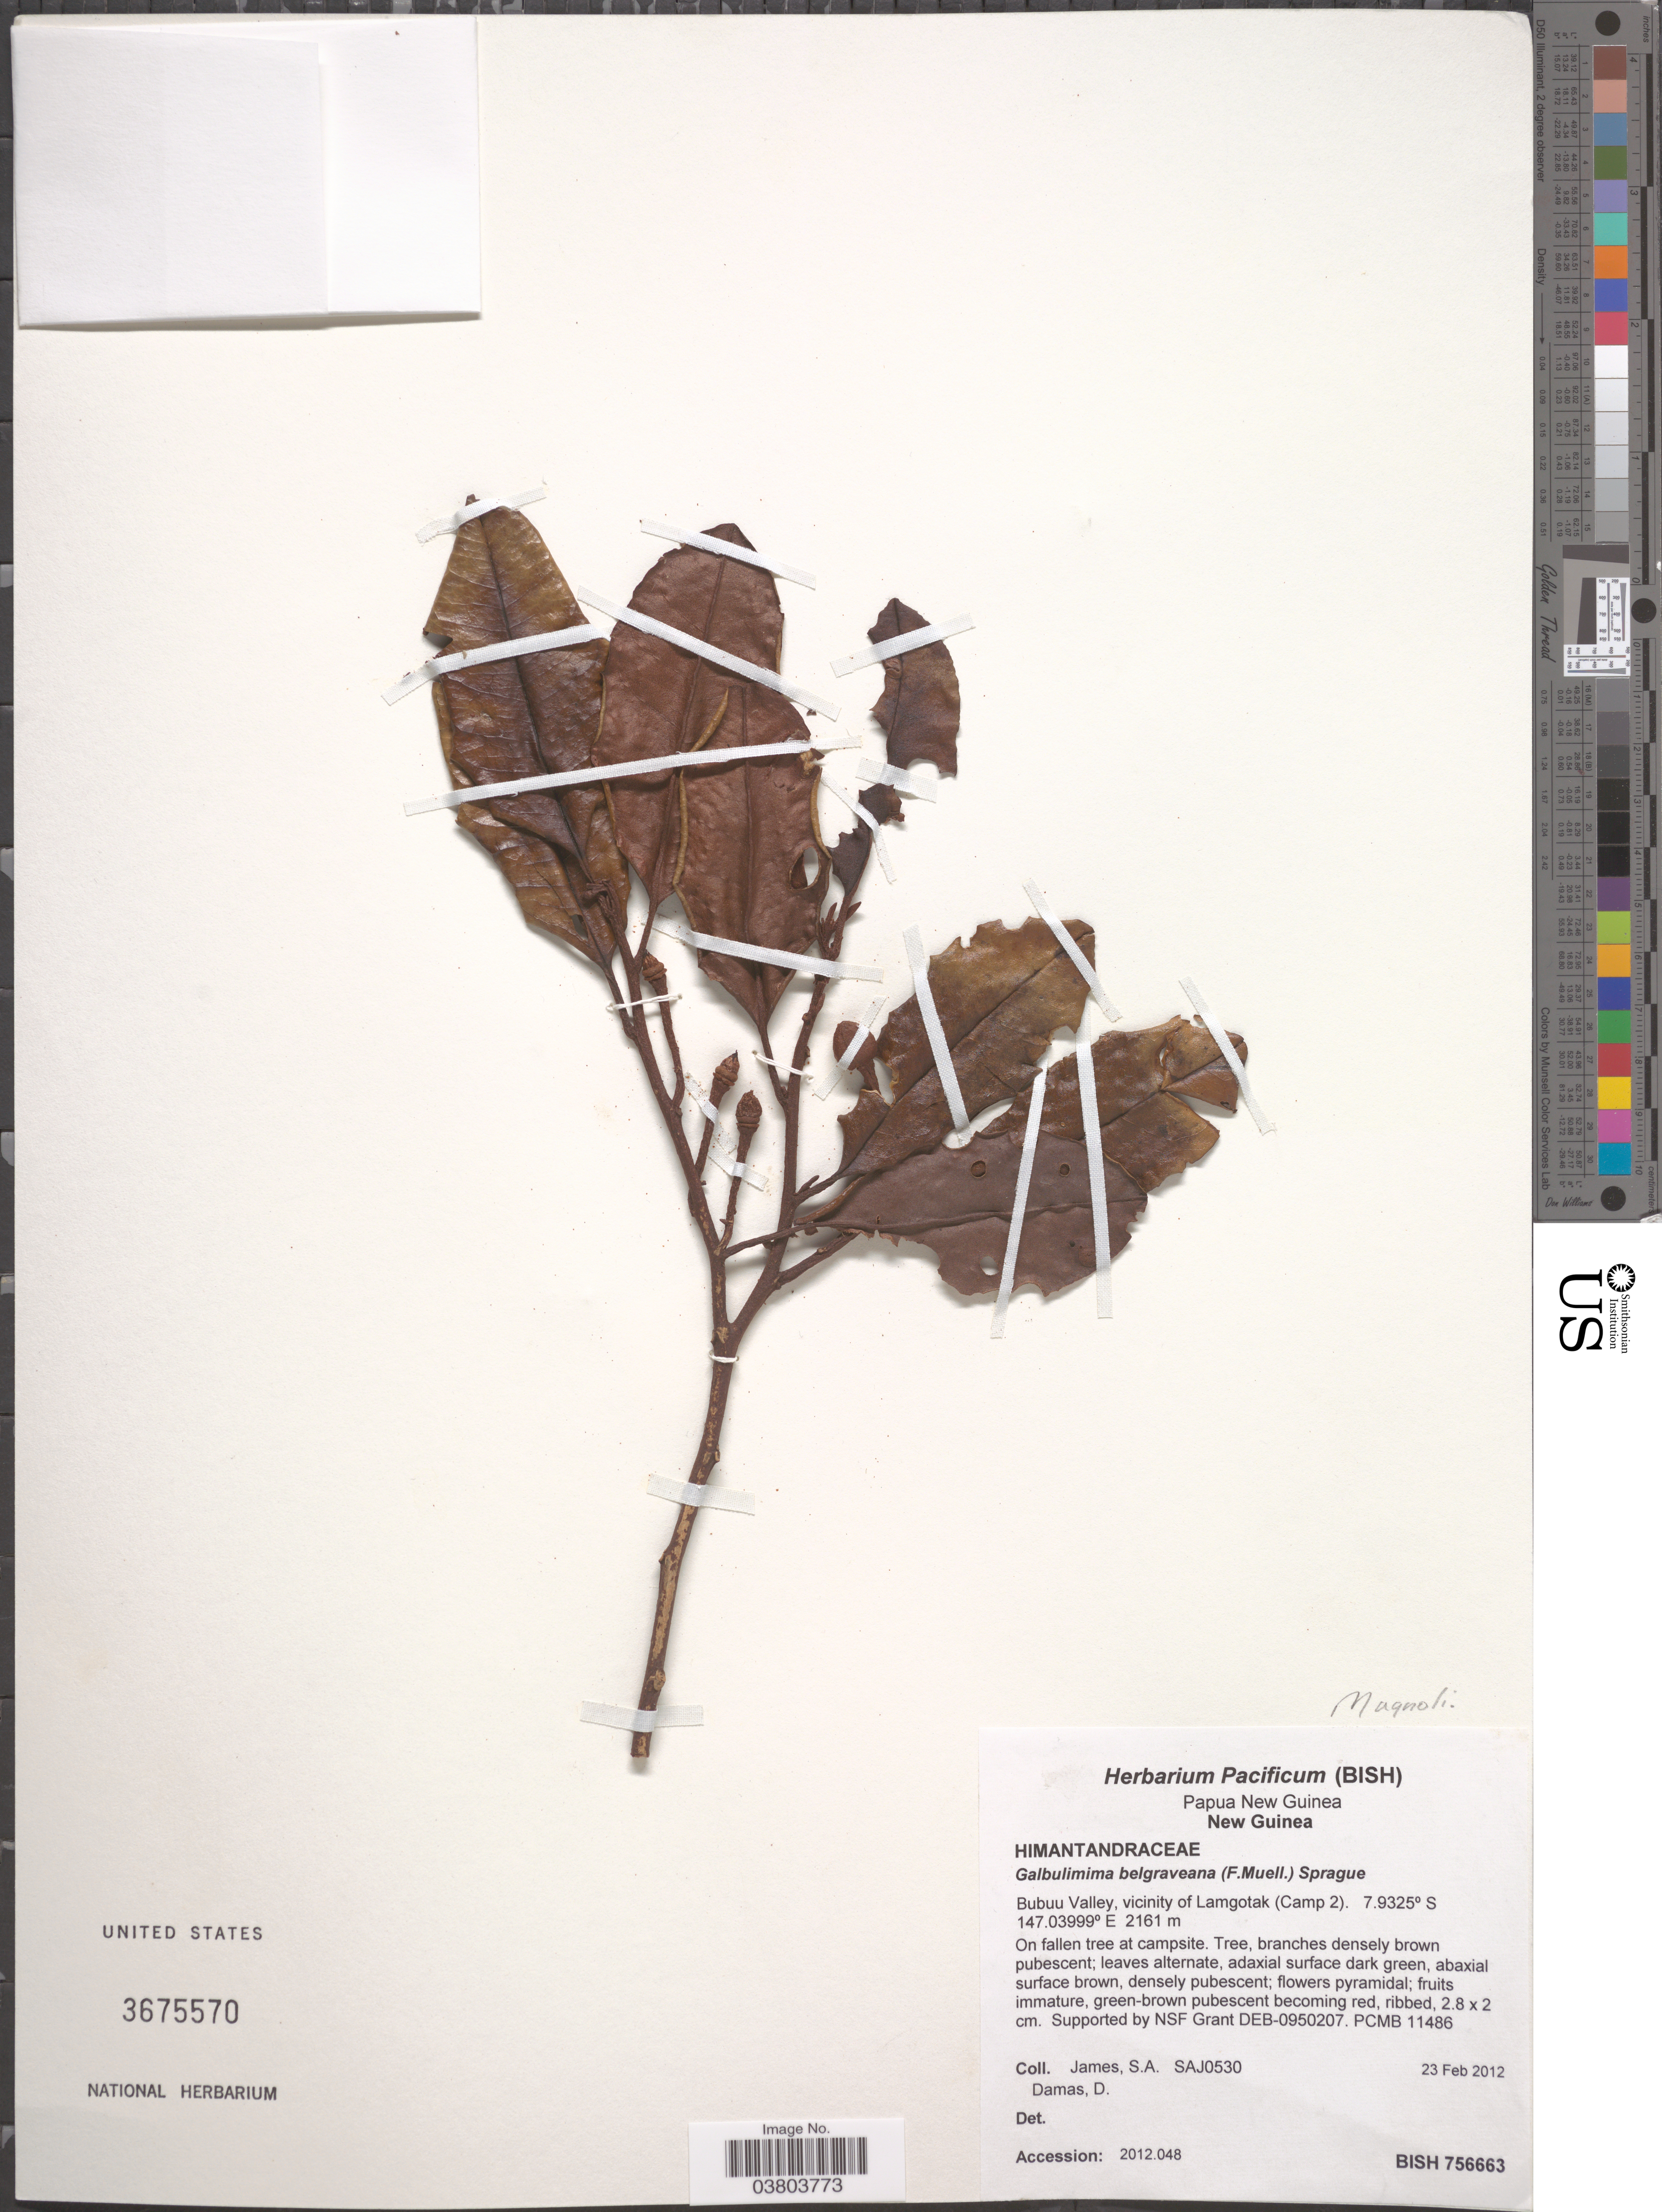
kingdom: Plantae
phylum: Tracheophyta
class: Magnoliopsida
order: Magnoliales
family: Himantandraceae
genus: Galbulimima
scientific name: Galbulimima belgraveana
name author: (F. Muell.) Sprague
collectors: S. James & D. Damas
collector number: SAJ0530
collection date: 2012-02-23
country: Papua New Guinea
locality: New Guinea. Bubuu Valley, vicinity of Lamgotak (Camp 2).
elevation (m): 2161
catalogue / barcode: US 3675570